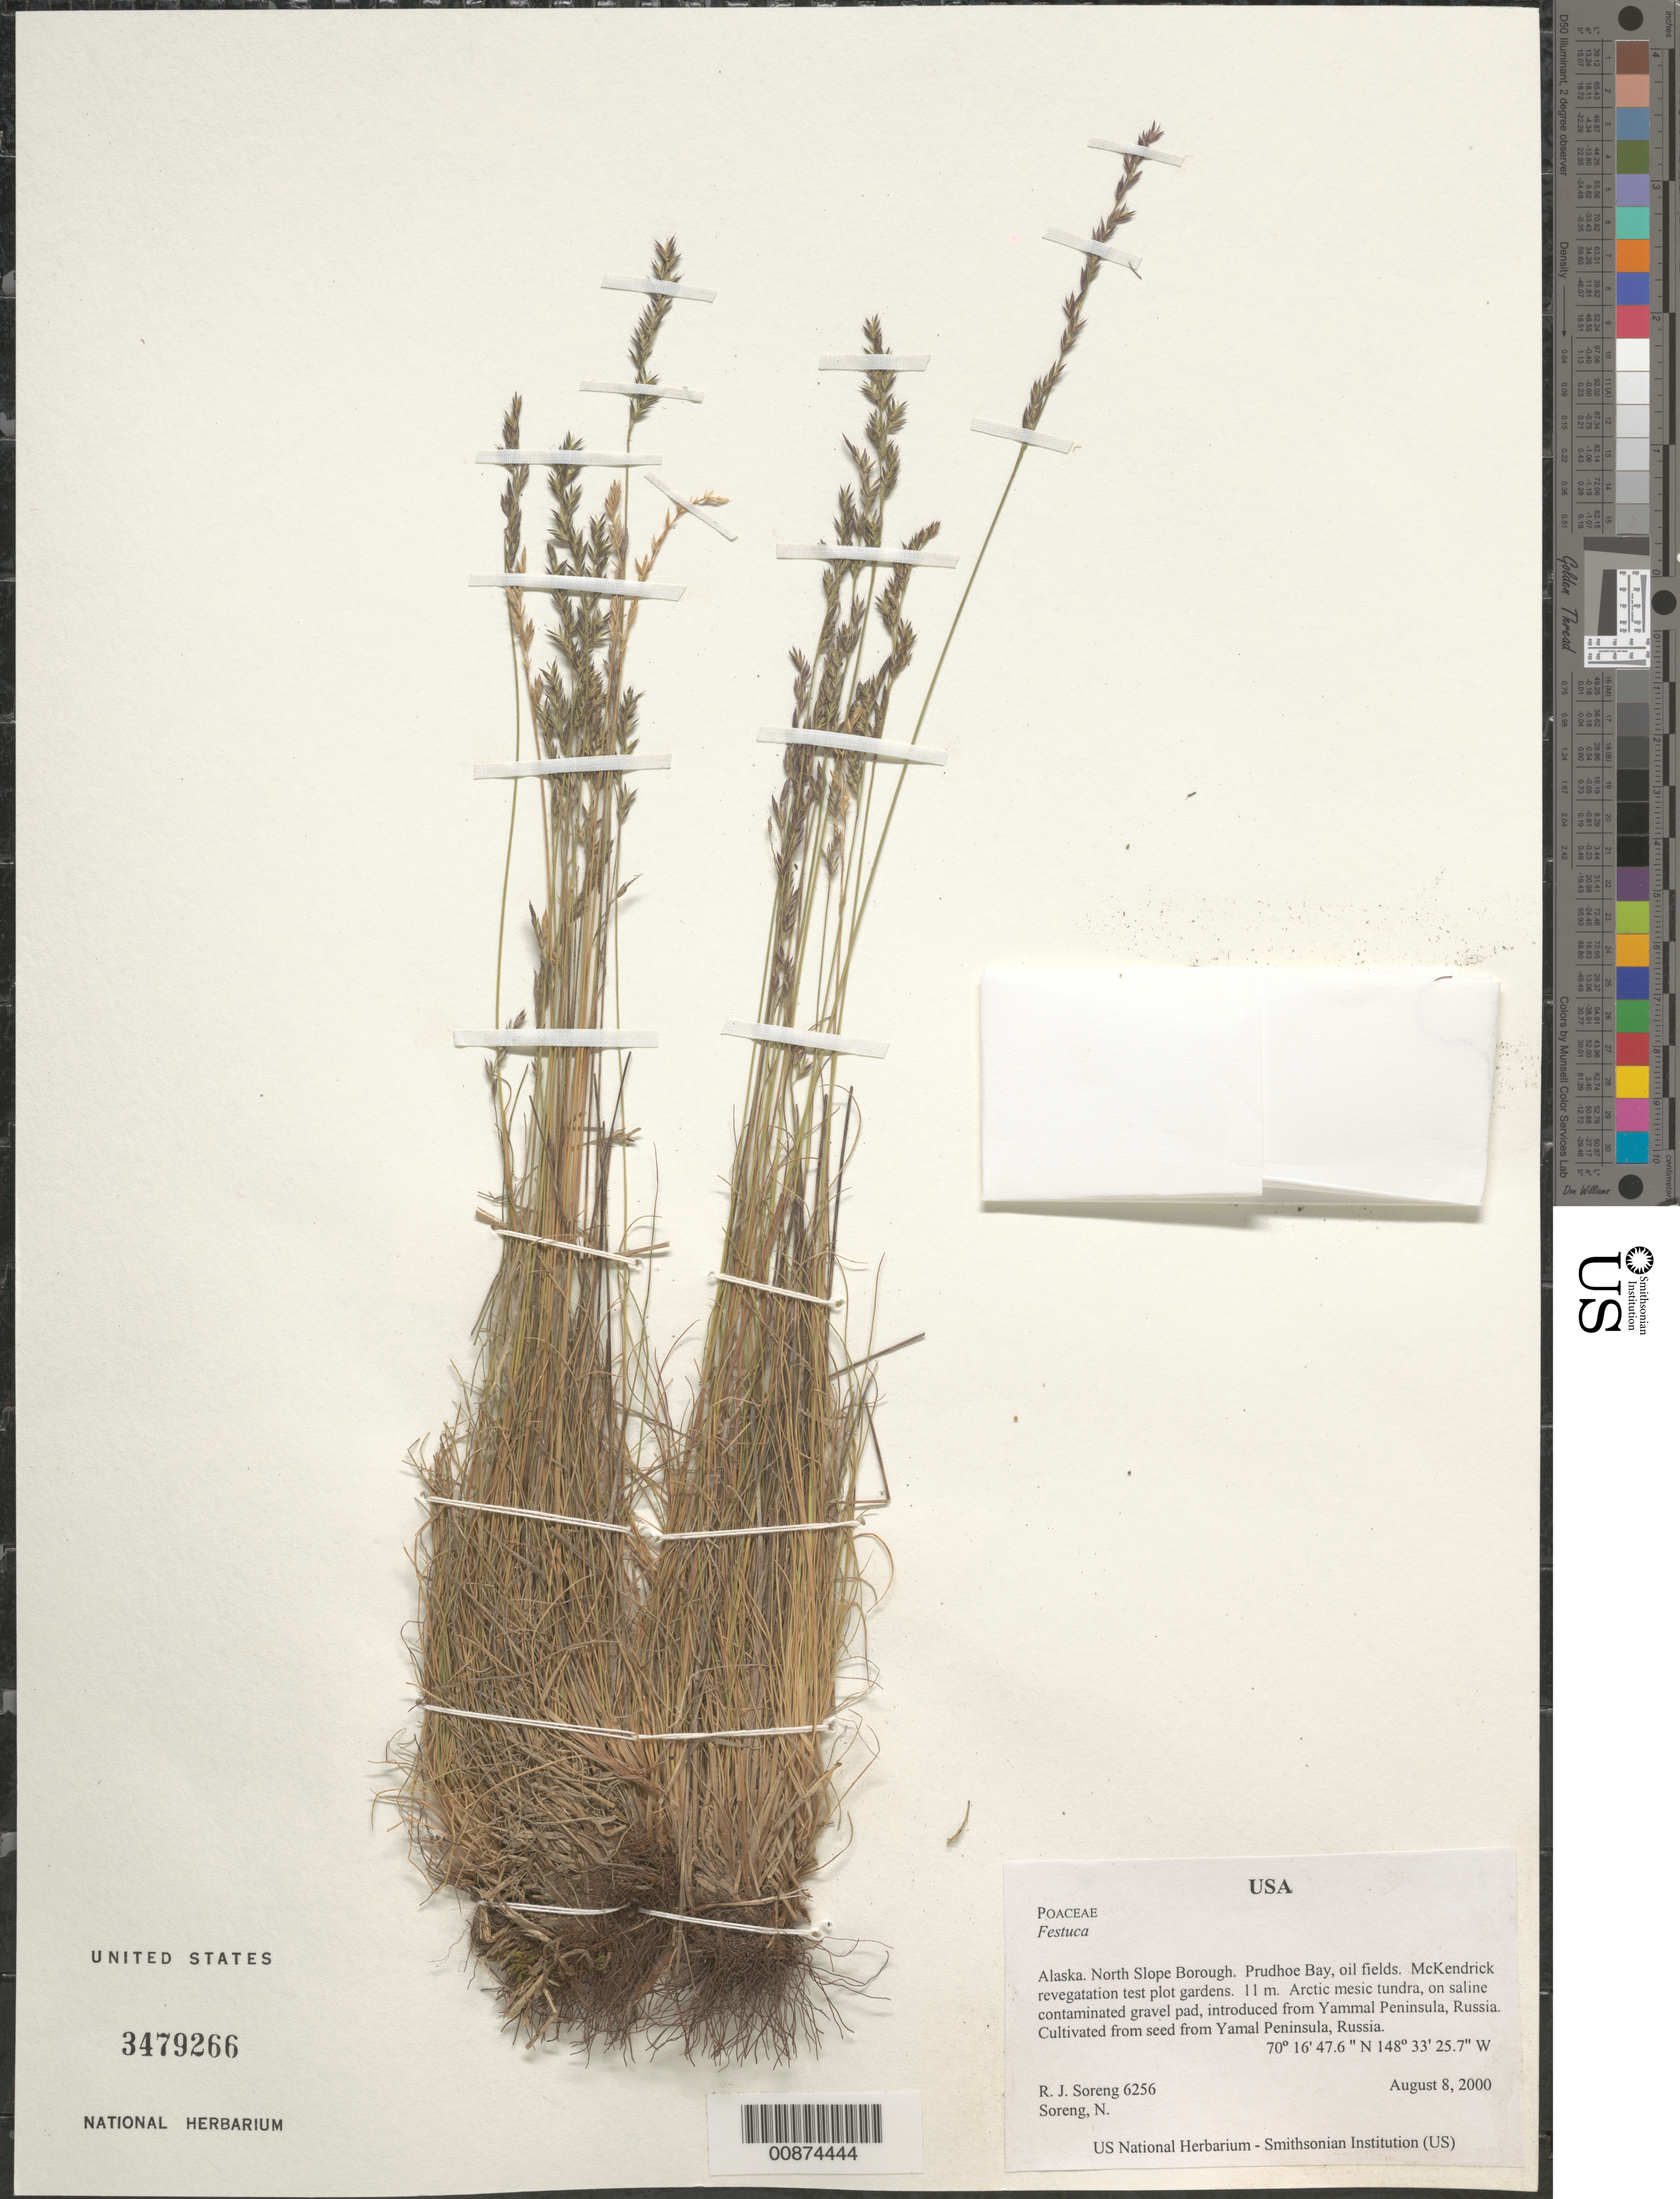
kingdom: Plantae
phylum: Tracheophyta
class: Liliopsida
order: Poales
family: Poaceae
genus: Festuca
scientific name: Festuca sp.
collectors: R. J. Soreng & N. L. Soreng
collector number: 6256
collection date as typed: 08 Aug 2000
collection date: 2000-08-08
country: United States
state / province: Alaska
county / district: North Slope Borough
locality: Prudhoe Bay, oil fields. McKendrick revegatation test plot gardens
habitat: Arctic mesic tundra, on saline contaminated gravel pad, introduced from Yammal Peninsula, Russia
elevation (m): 11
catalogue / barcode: US 3479266